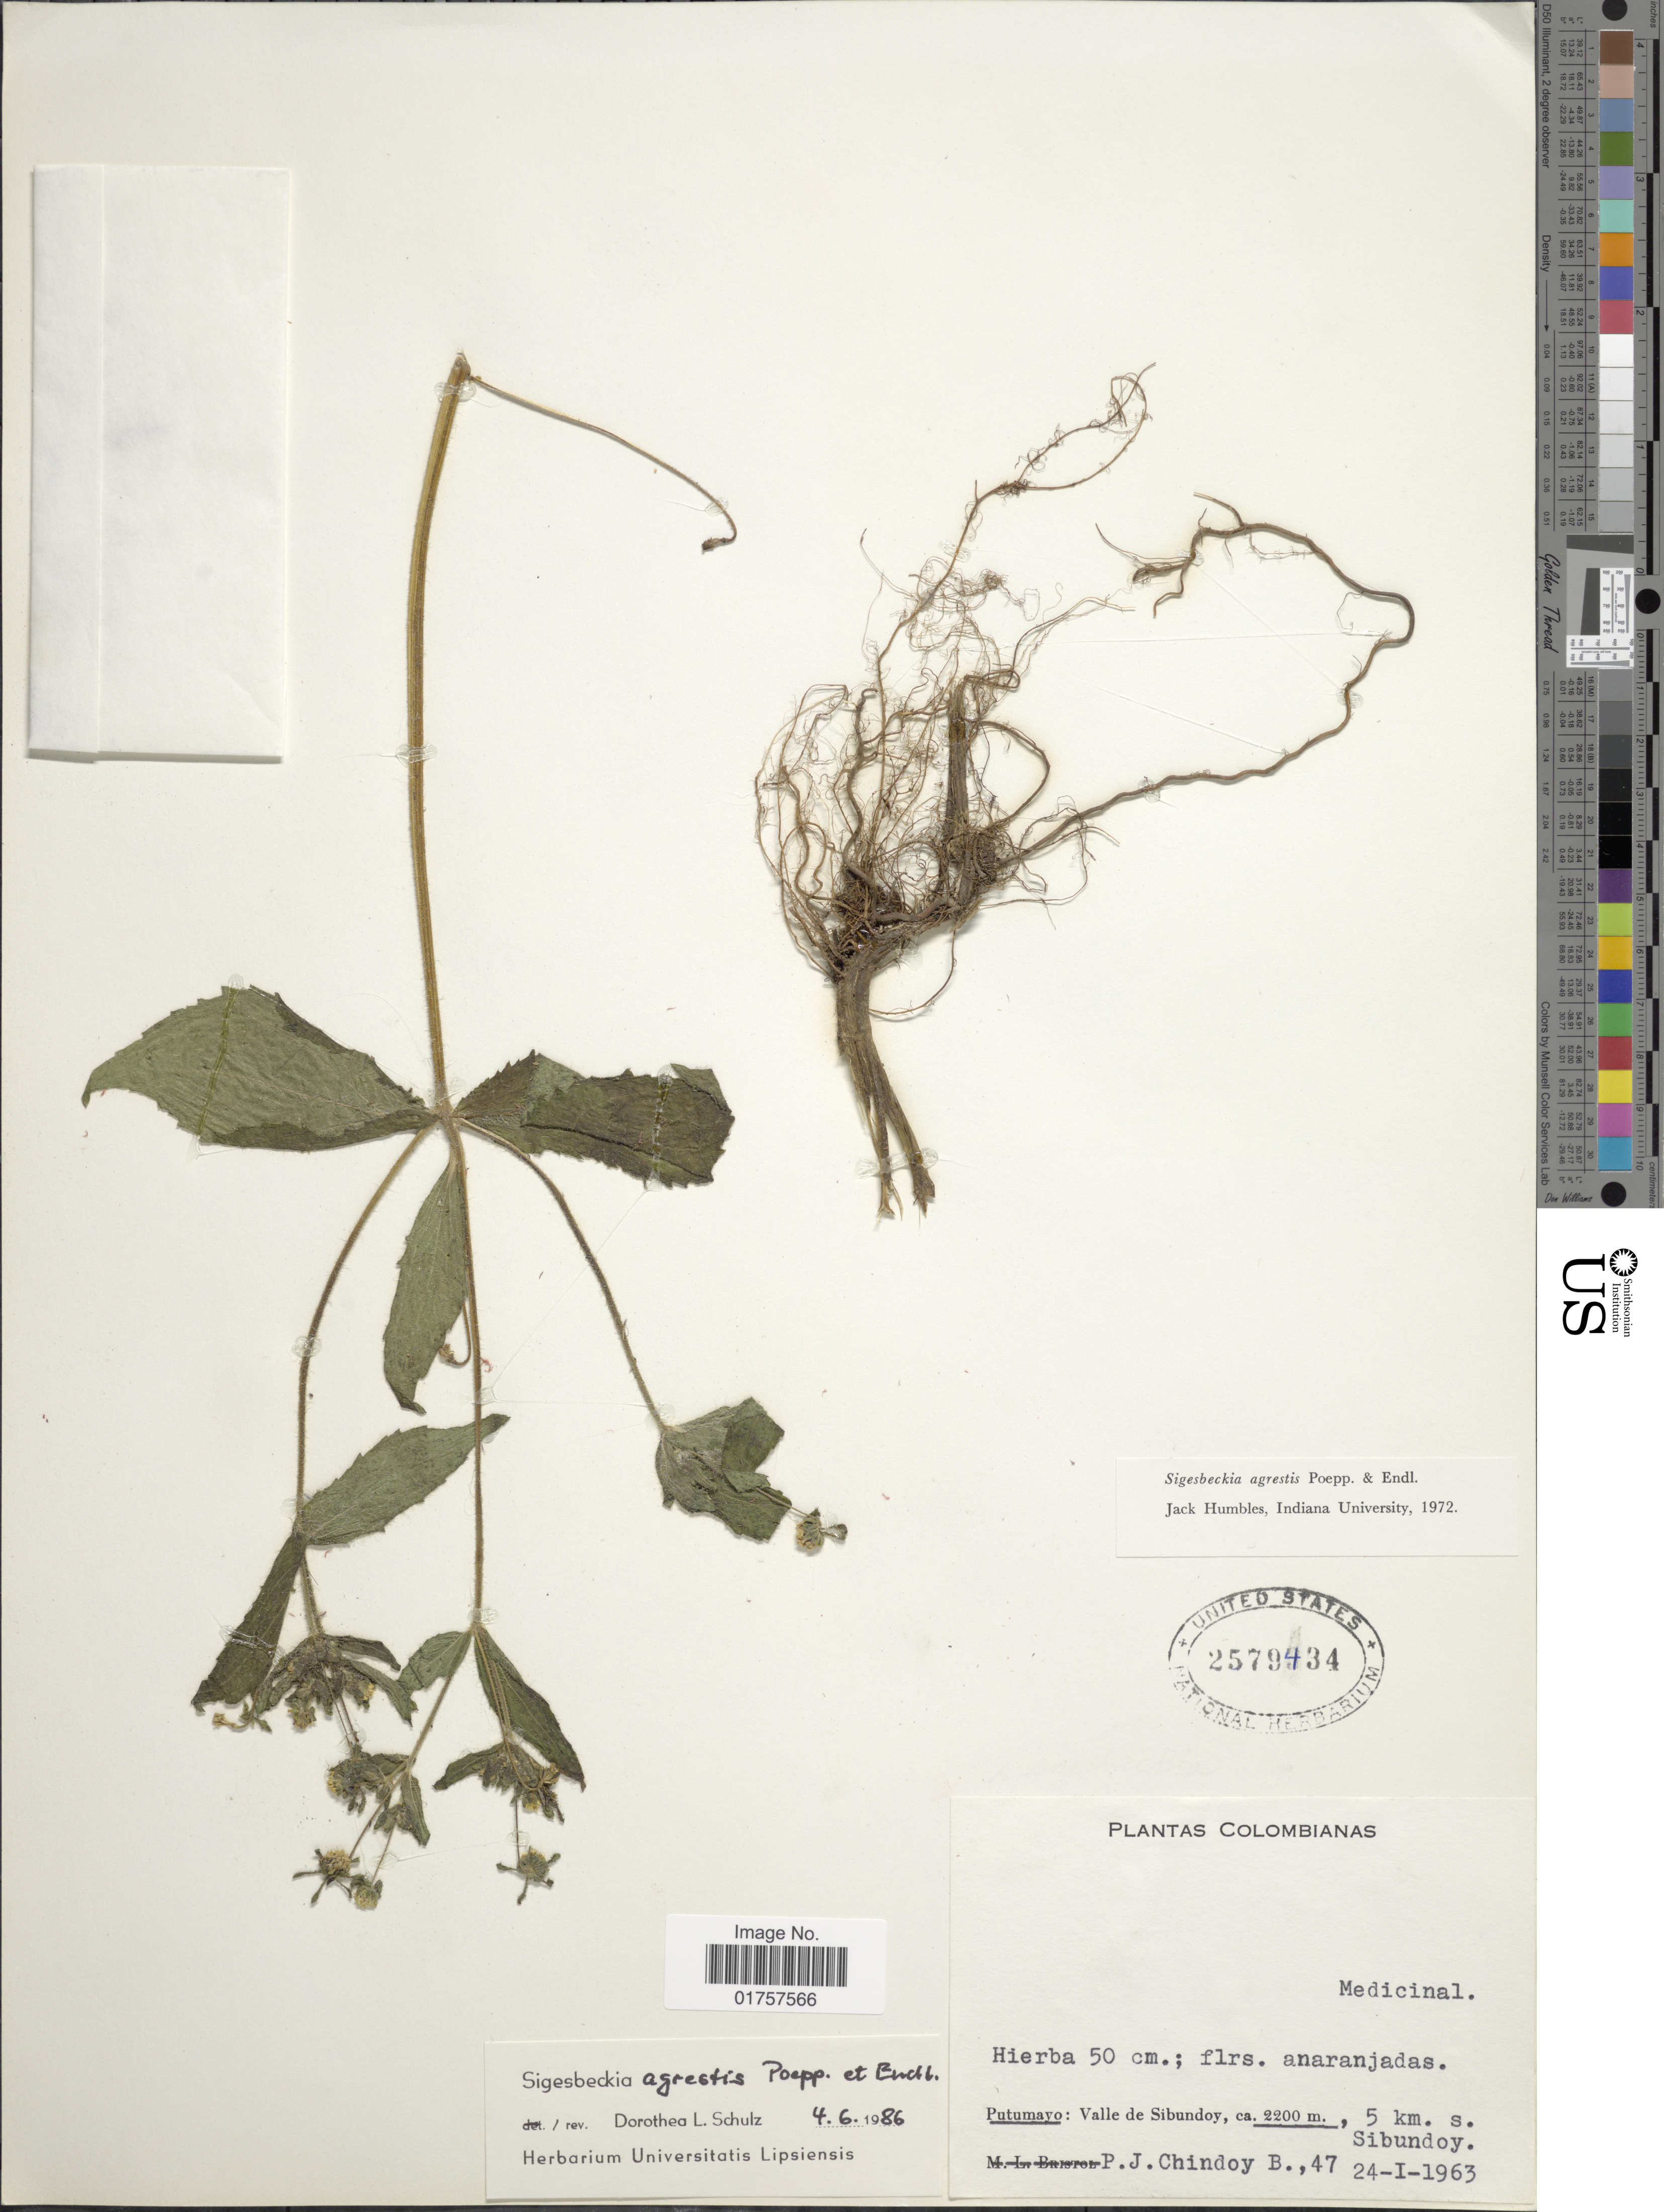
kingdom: Plantae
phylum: Tracheophyta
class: Magnoliopsida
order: Asterales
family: Asteraceae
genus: Sigesbeckia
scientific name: Sigesbeckia agrestis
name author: Poepp.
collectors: P. Chindoy B.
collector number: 47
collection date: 1963-01-24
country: Colombia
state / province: Putumayo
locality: Valle de Sibundoy, 5 km. s. Sibundoy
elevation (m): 2200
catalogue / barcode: US 2579434